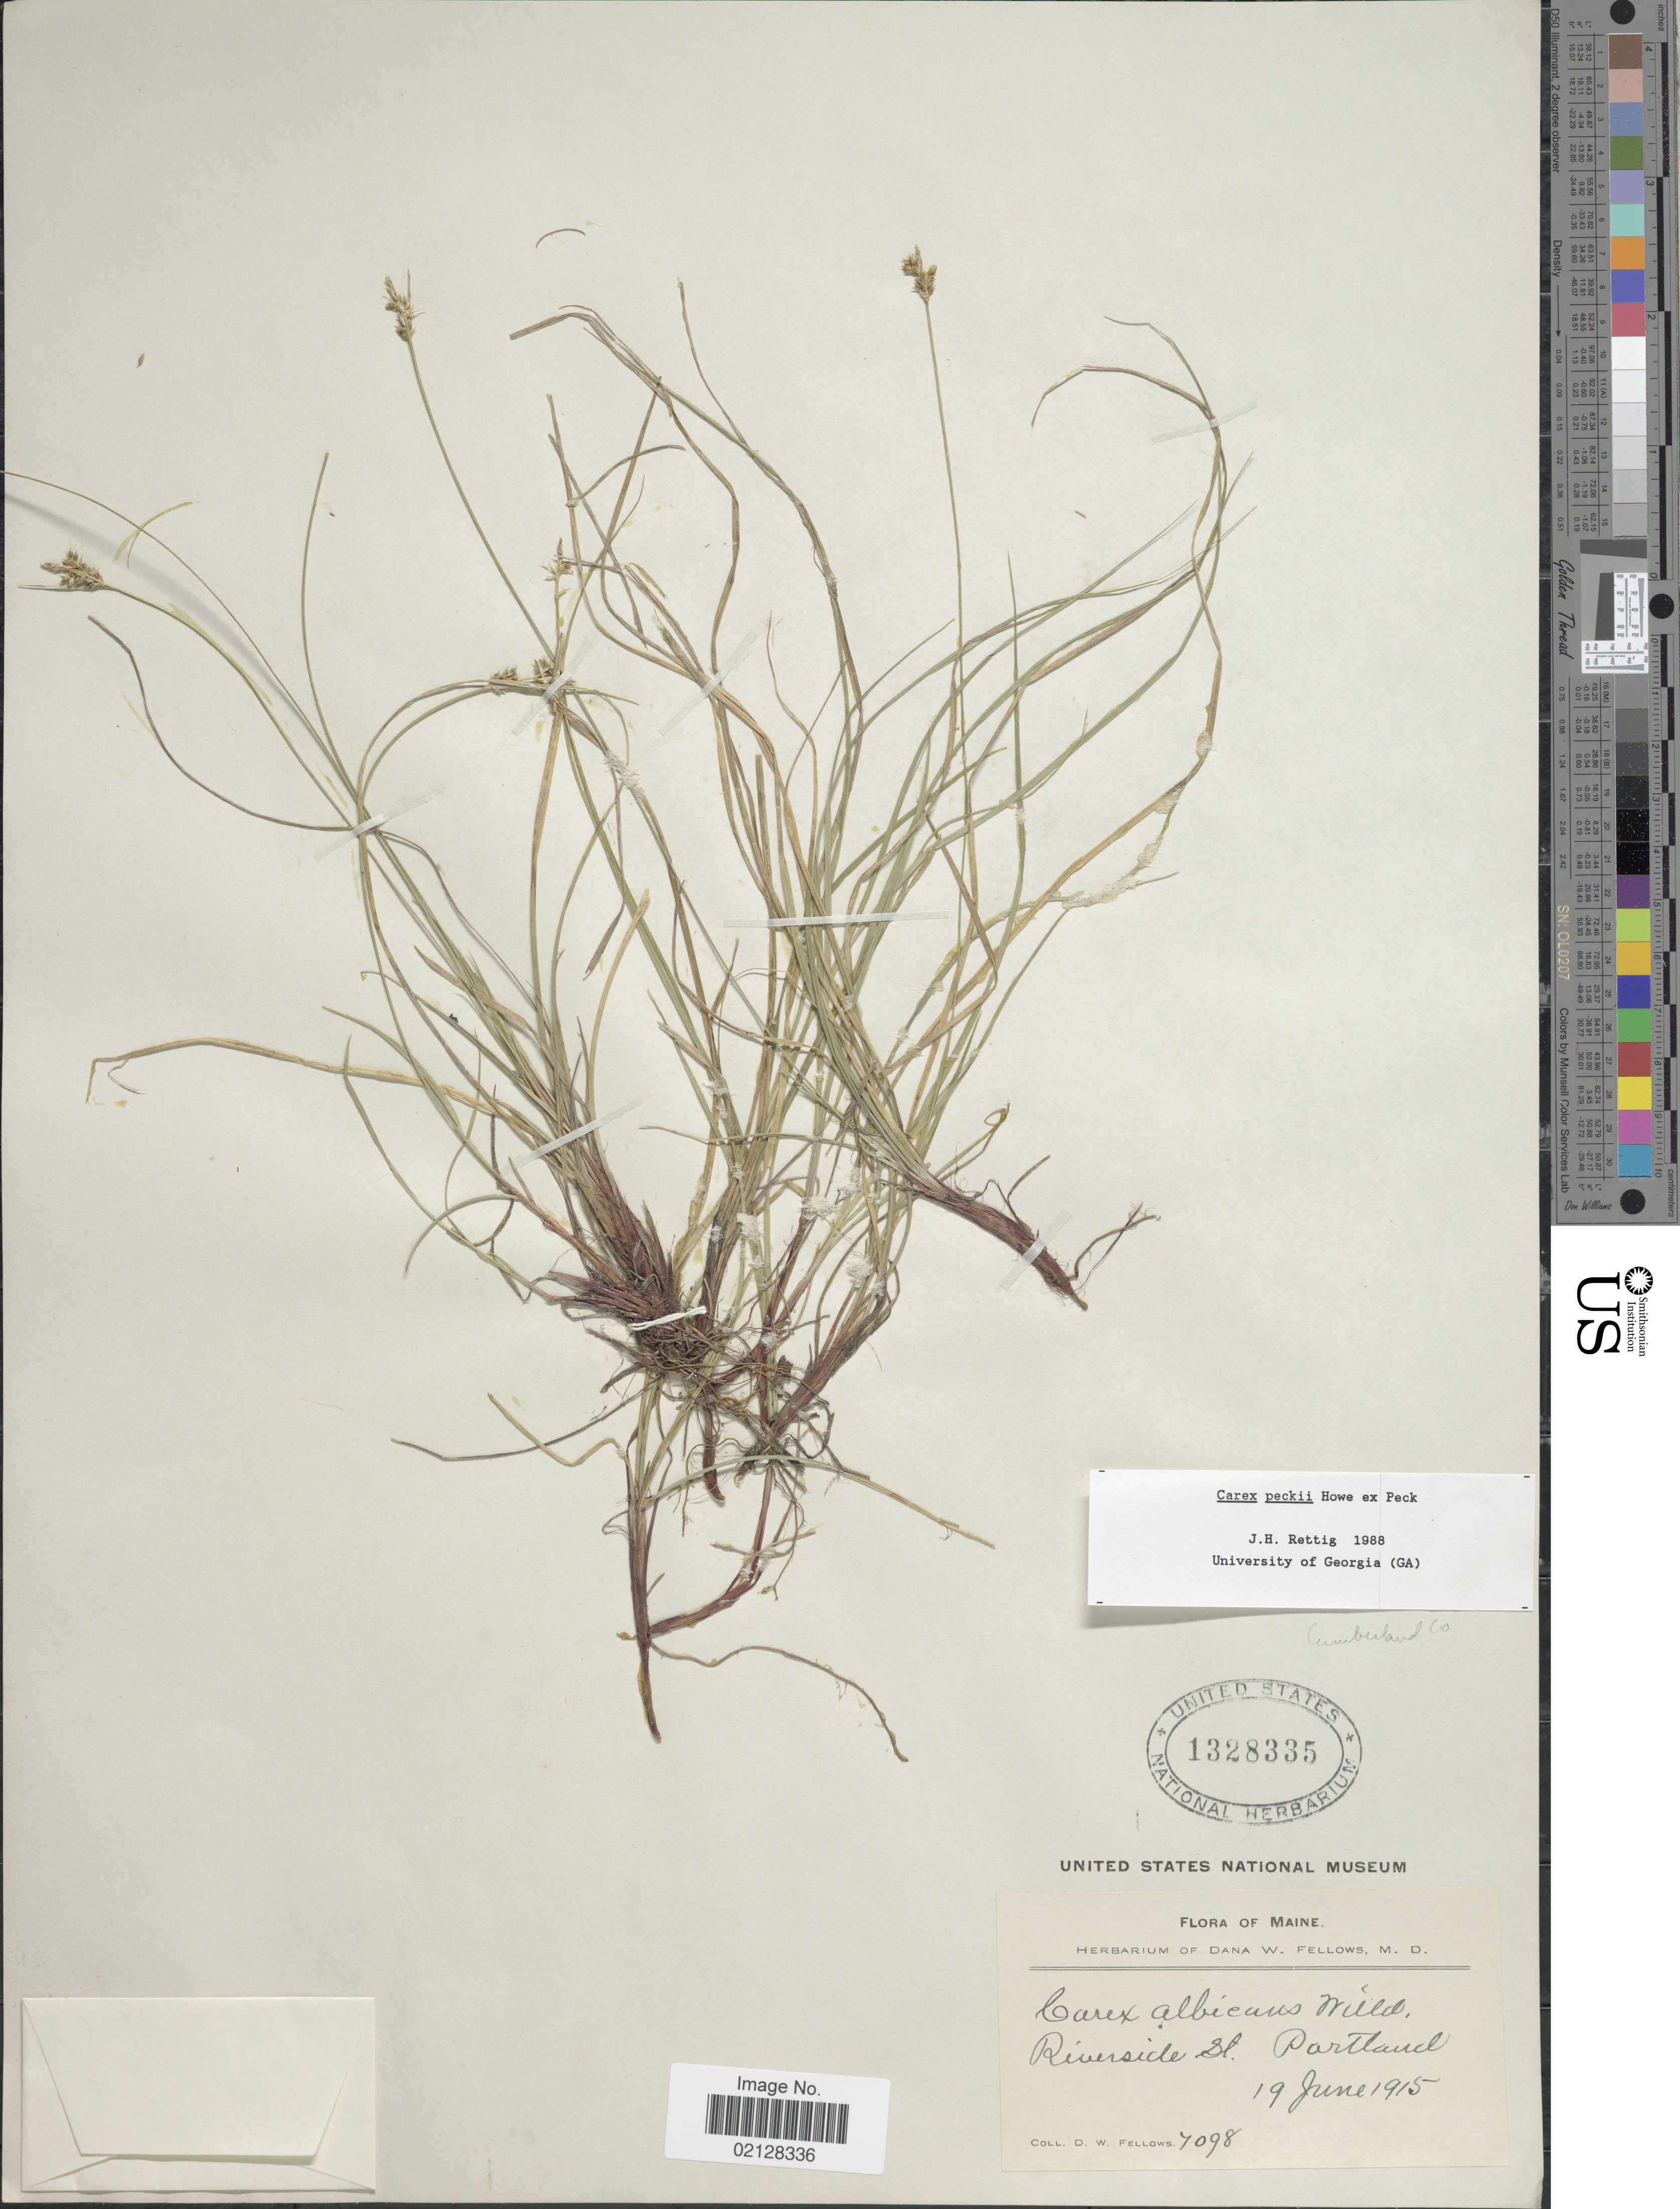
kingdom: Plantae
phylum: Tracheophyta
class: Liliopsida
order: Poales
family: Cyperaceae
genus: Carex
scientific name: Carex peckii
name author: Howe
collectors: D. W. Fellows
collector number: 7098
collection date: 1915-06-19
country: United States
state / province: Maine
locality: Riverside St. Portland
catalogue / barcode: US 1328335